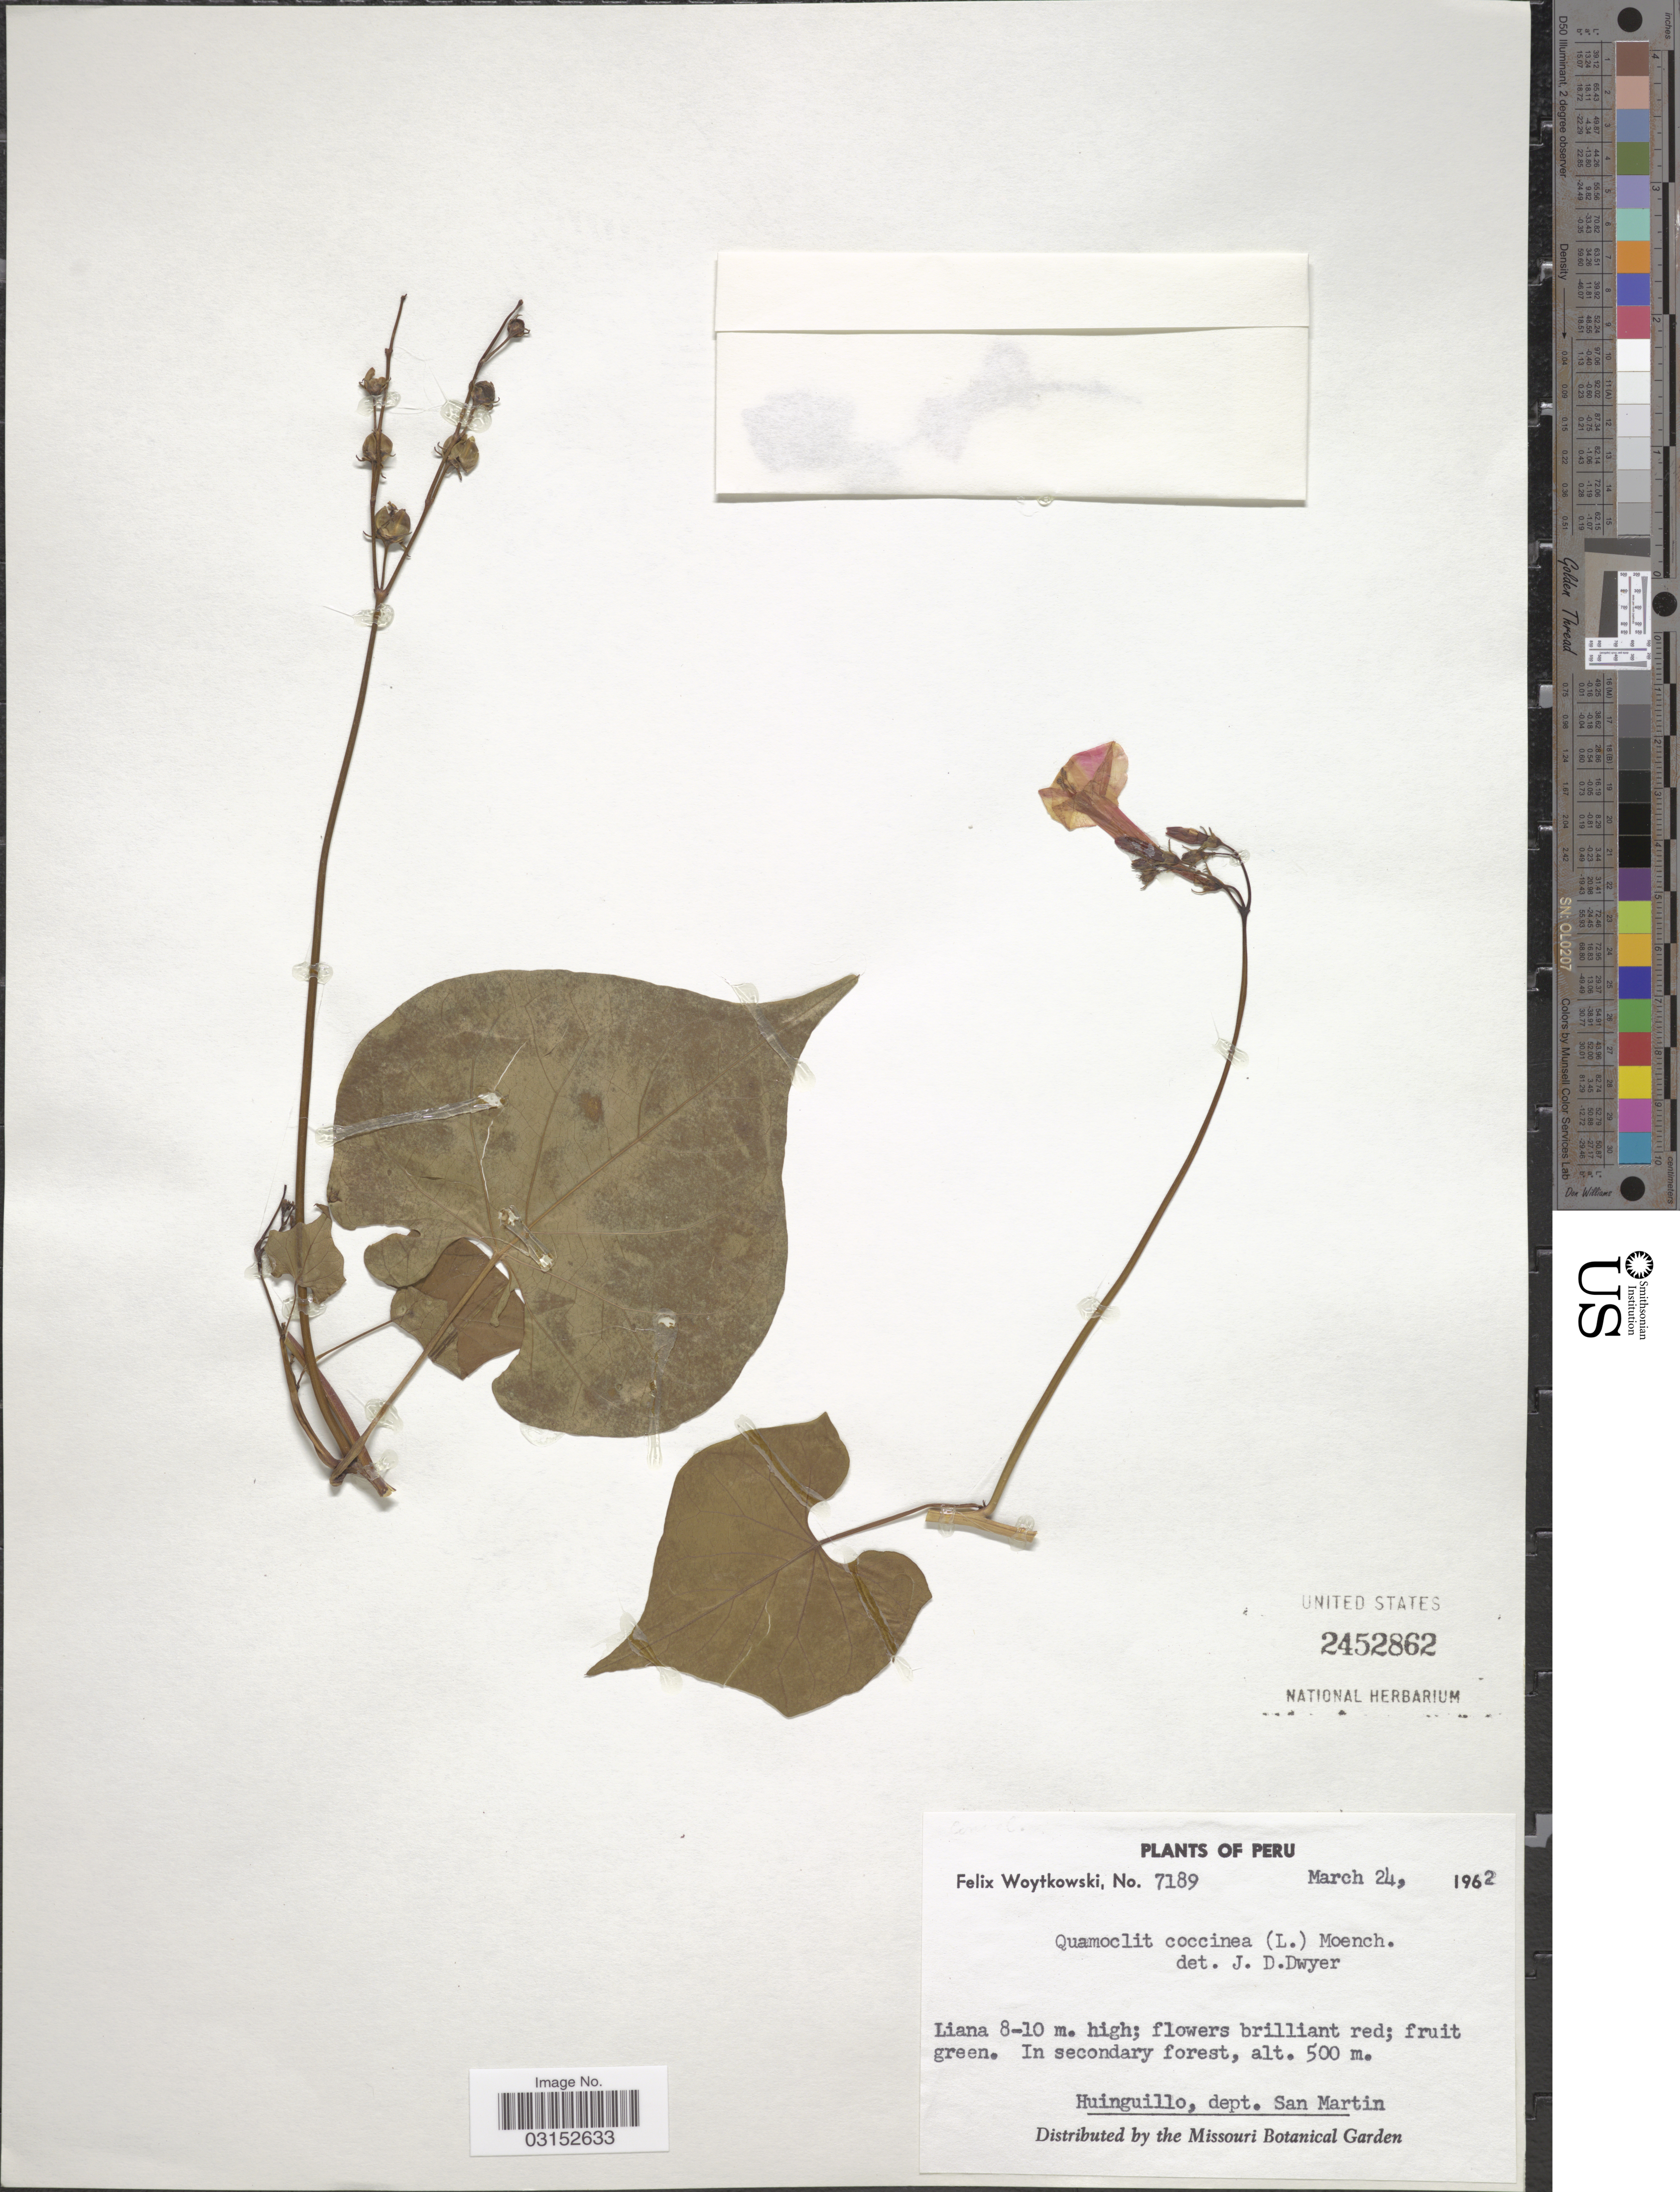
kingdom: Plantae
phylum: Tracheophyta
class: Magnoliopsida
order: Solanales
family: Convolvulaceae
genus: Ipomoea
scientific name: Ipomoea hederifolia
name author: L.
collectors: F. Woytkowski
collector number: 7189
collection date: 1962-03-24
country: Peru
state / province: San Martín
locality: Huinguillo, dept. San Martin.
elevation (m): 500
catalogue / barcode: US 2452862